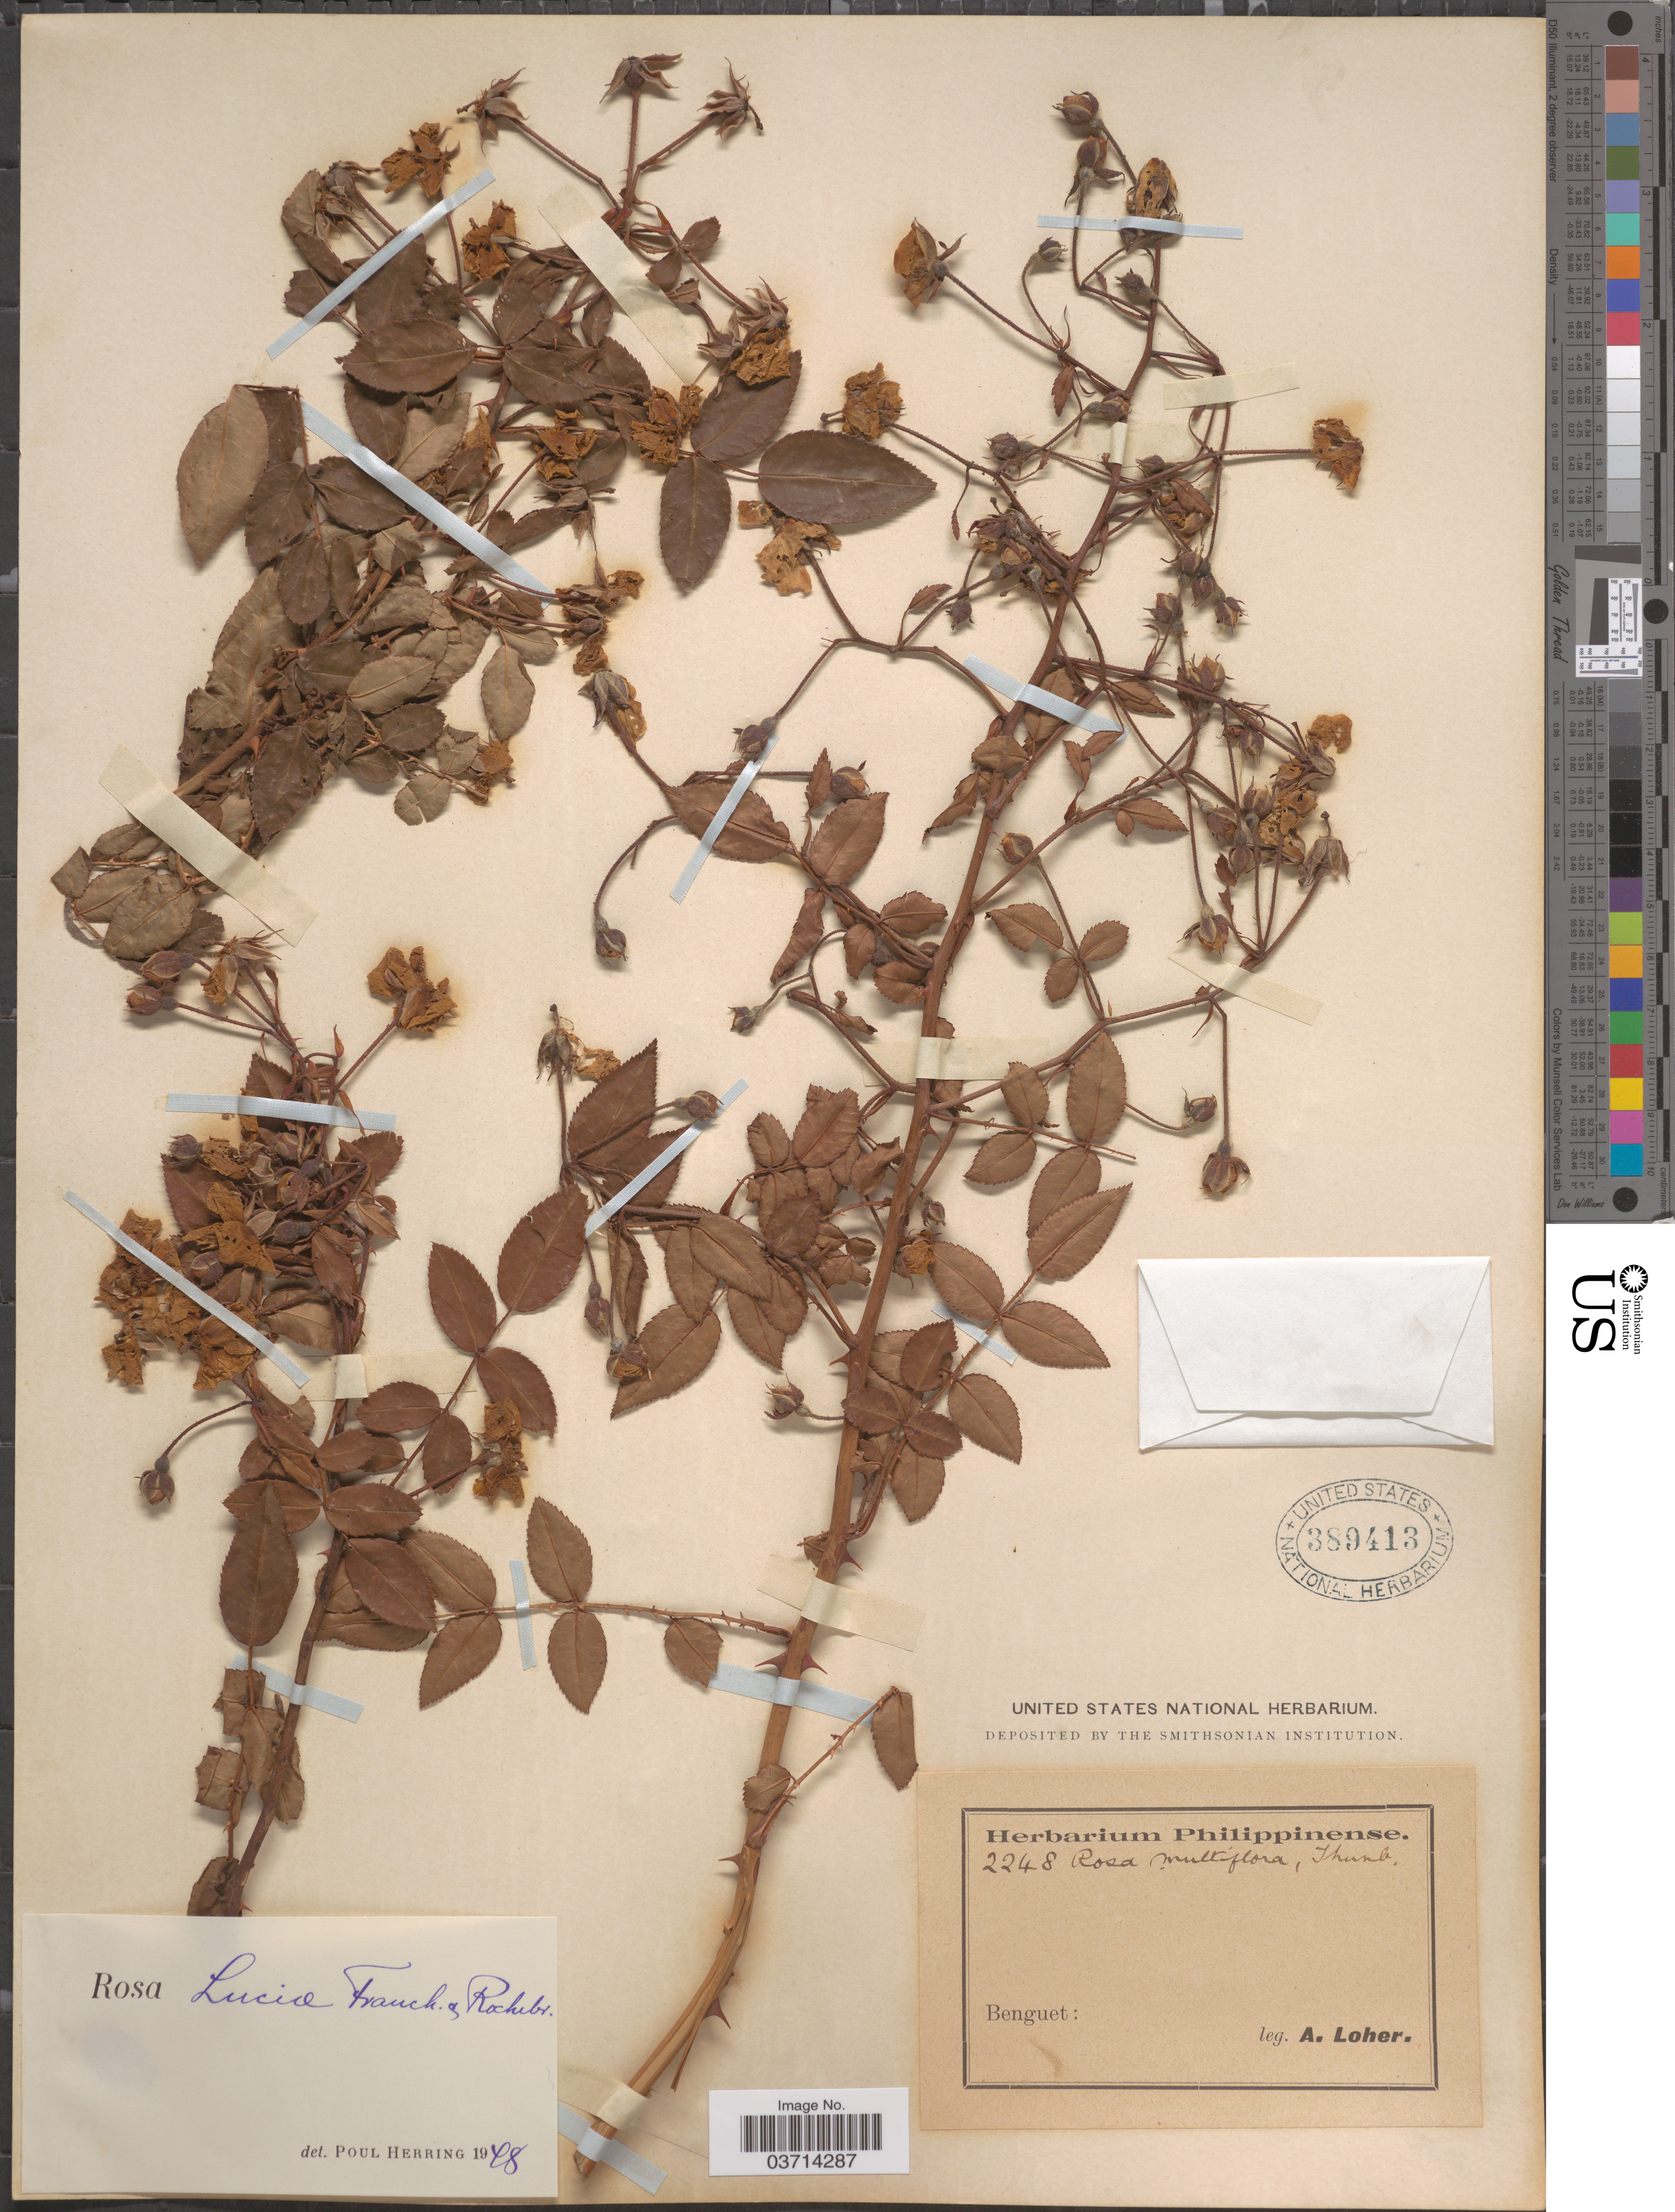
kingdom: Plantae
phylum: Tracheophyta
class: Magnoliopsida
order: Rosales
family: Rosaceae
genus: Rosa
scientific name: Rosa luciae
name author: Franch. & Rochebr.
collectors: A. Loher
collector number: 2248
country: Philippines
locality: Benguet.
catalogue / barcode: US 389413